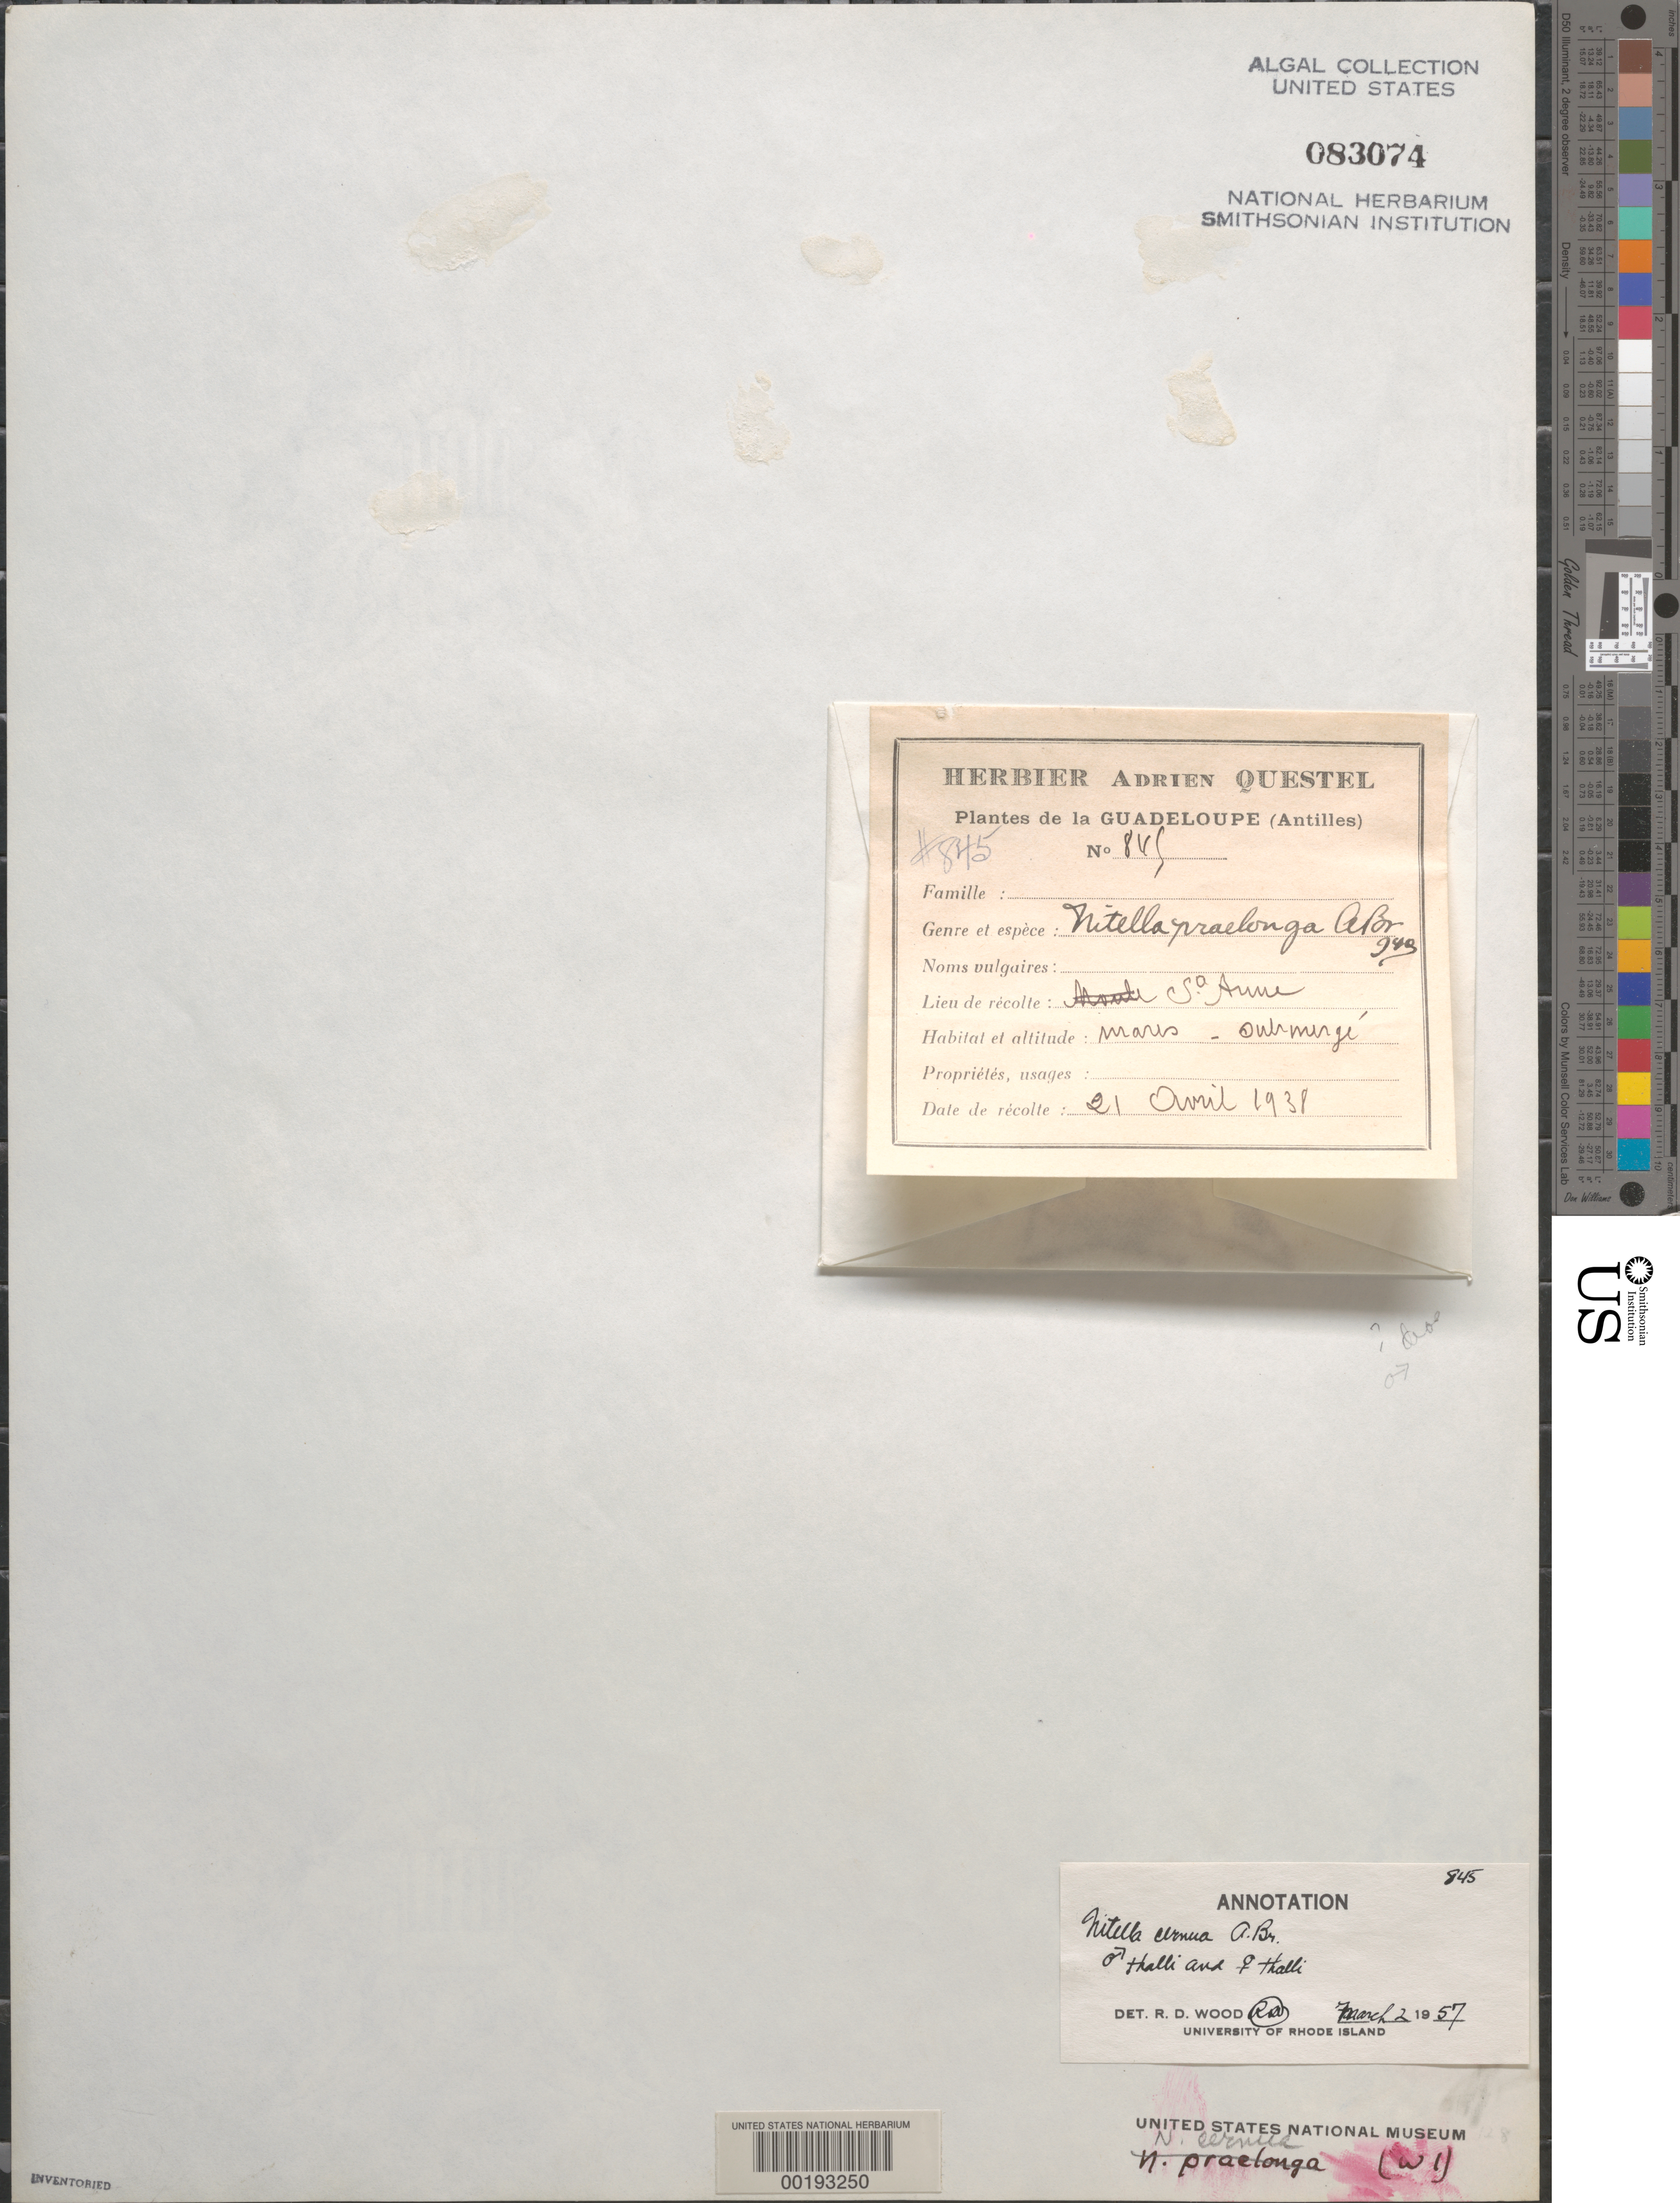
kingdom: Plantae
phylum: Charophyta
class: Charophyceae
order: Charales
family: Characeae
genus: Nitella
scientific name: Nitella cernua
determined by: Wood, R. D.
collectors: A. Questel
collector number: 845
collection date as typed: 21 Apr 1938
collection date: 1938-04-21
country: Guadeloupe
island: Grande Terre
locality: Sainte Anne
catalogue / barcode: US 83074